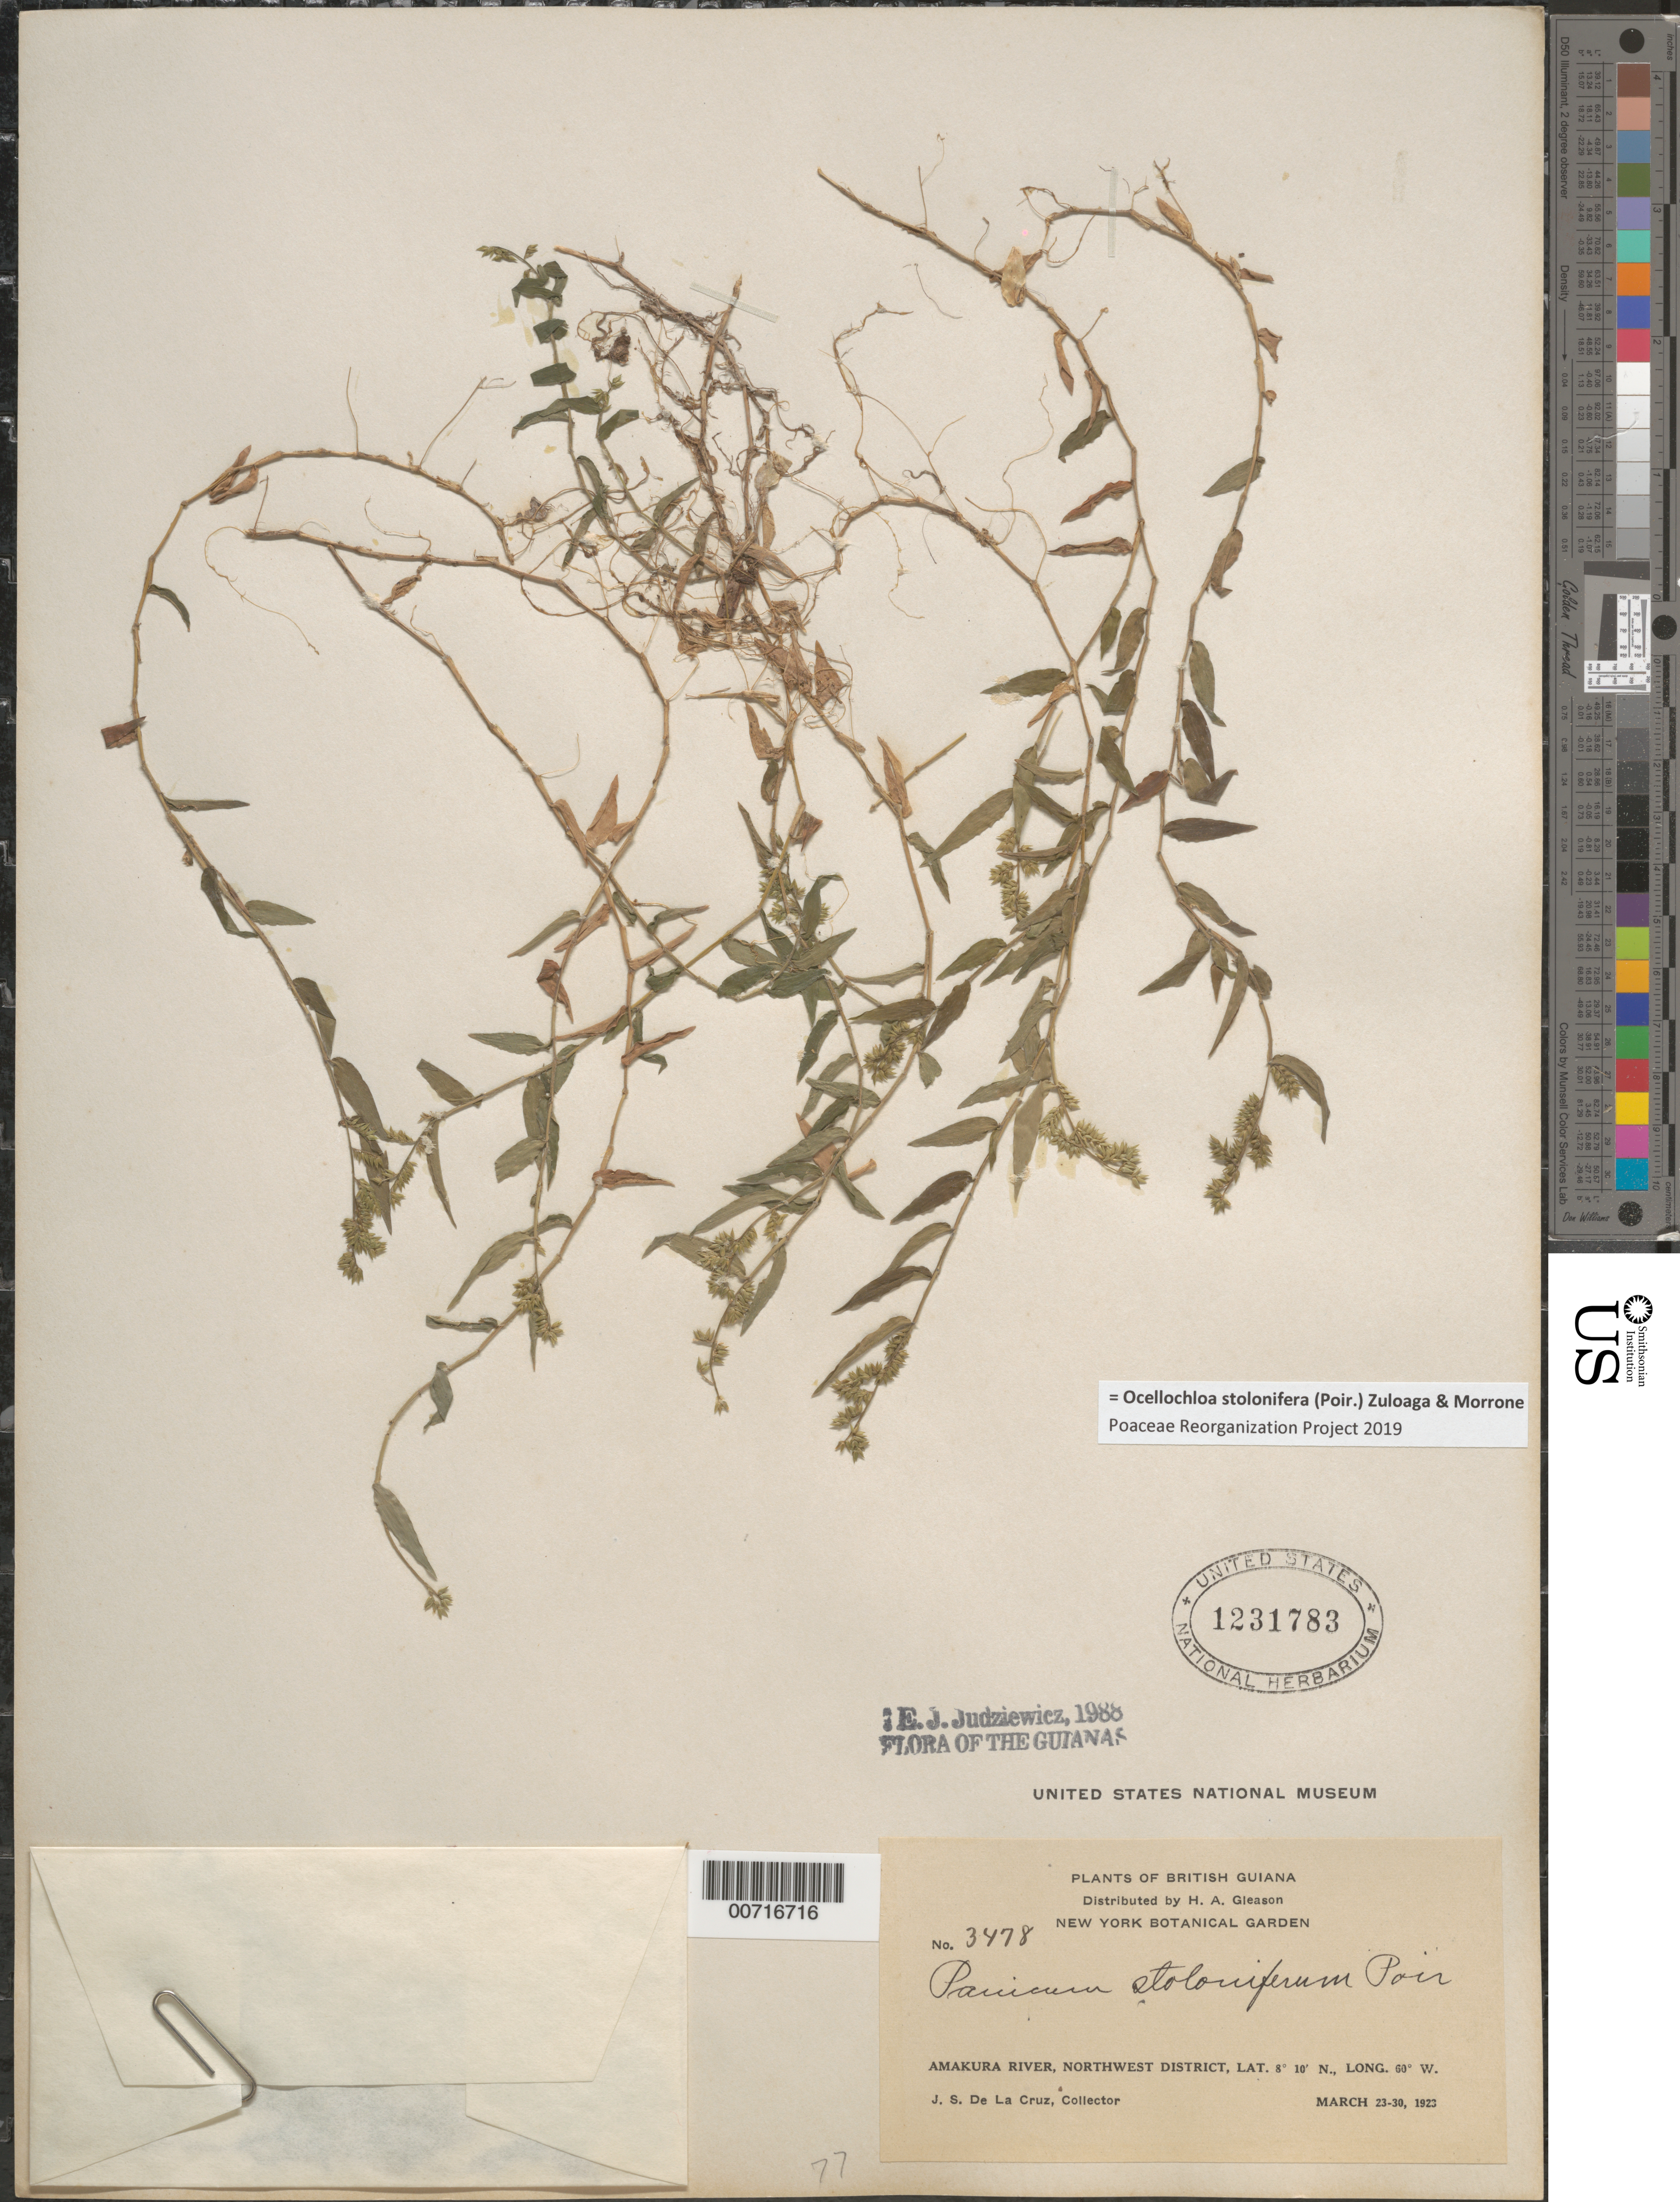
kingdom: Plantae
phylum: Tracheophyta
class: Liliopsida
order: Poales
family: Poaceae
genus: Panicum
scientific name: Panicum stoloniferum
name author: Poir.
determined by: Judziewicz, E. J.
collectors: J. S. de la Cruz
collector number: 3478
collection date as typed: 23-Mar-23 to 30-Mar-23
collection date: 1923-03-23/1923-03-30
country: Guyana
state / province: Barima-Waini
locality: Amakura R., NW District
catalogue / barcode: US 1231783